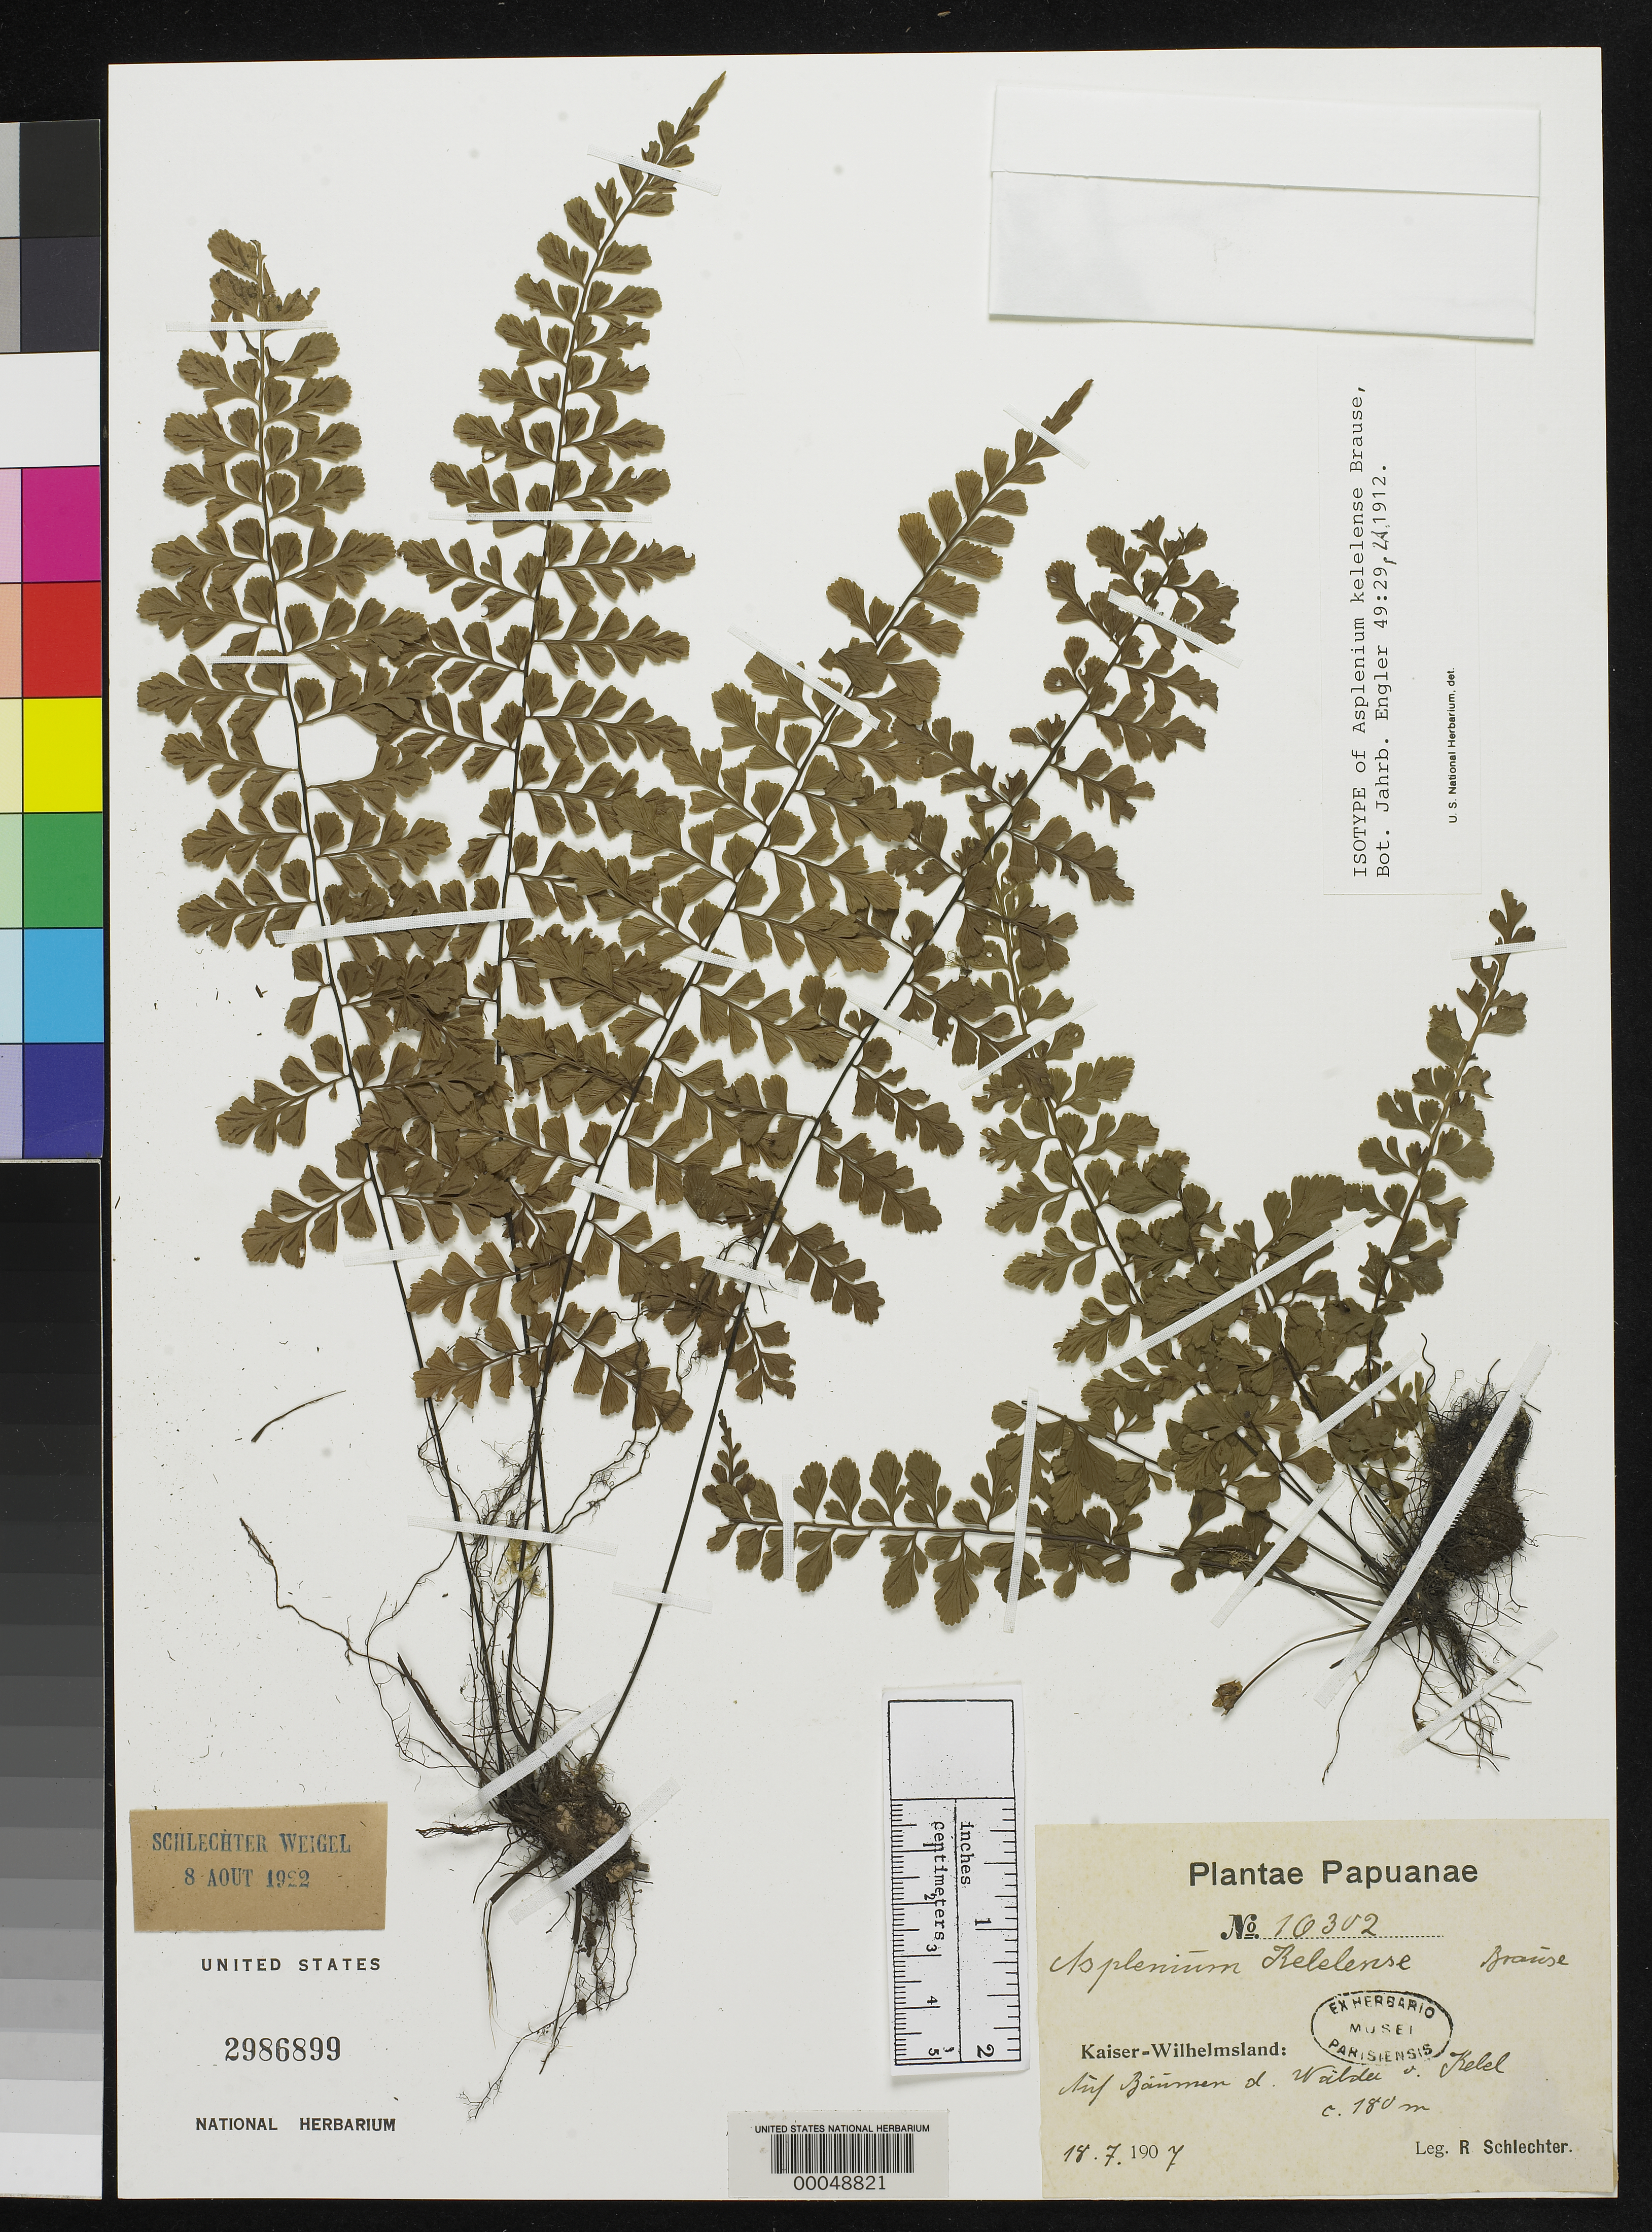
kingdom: Plantae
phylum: Tracheophyta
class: Polypodiopsida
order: Polypodiales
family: Aspleniaceae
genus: Asplenium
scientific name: Asplenium kelelense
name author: Brause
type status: Isotype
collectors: F. R. R. Schlechter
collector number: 16302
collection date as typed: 18 Jul 1907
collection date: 1907-07-18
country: Papua New Guinea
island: New Guinea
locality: Kaiser-Wilhelmsland, Kelel.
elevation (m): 180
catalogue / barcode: US 2986899